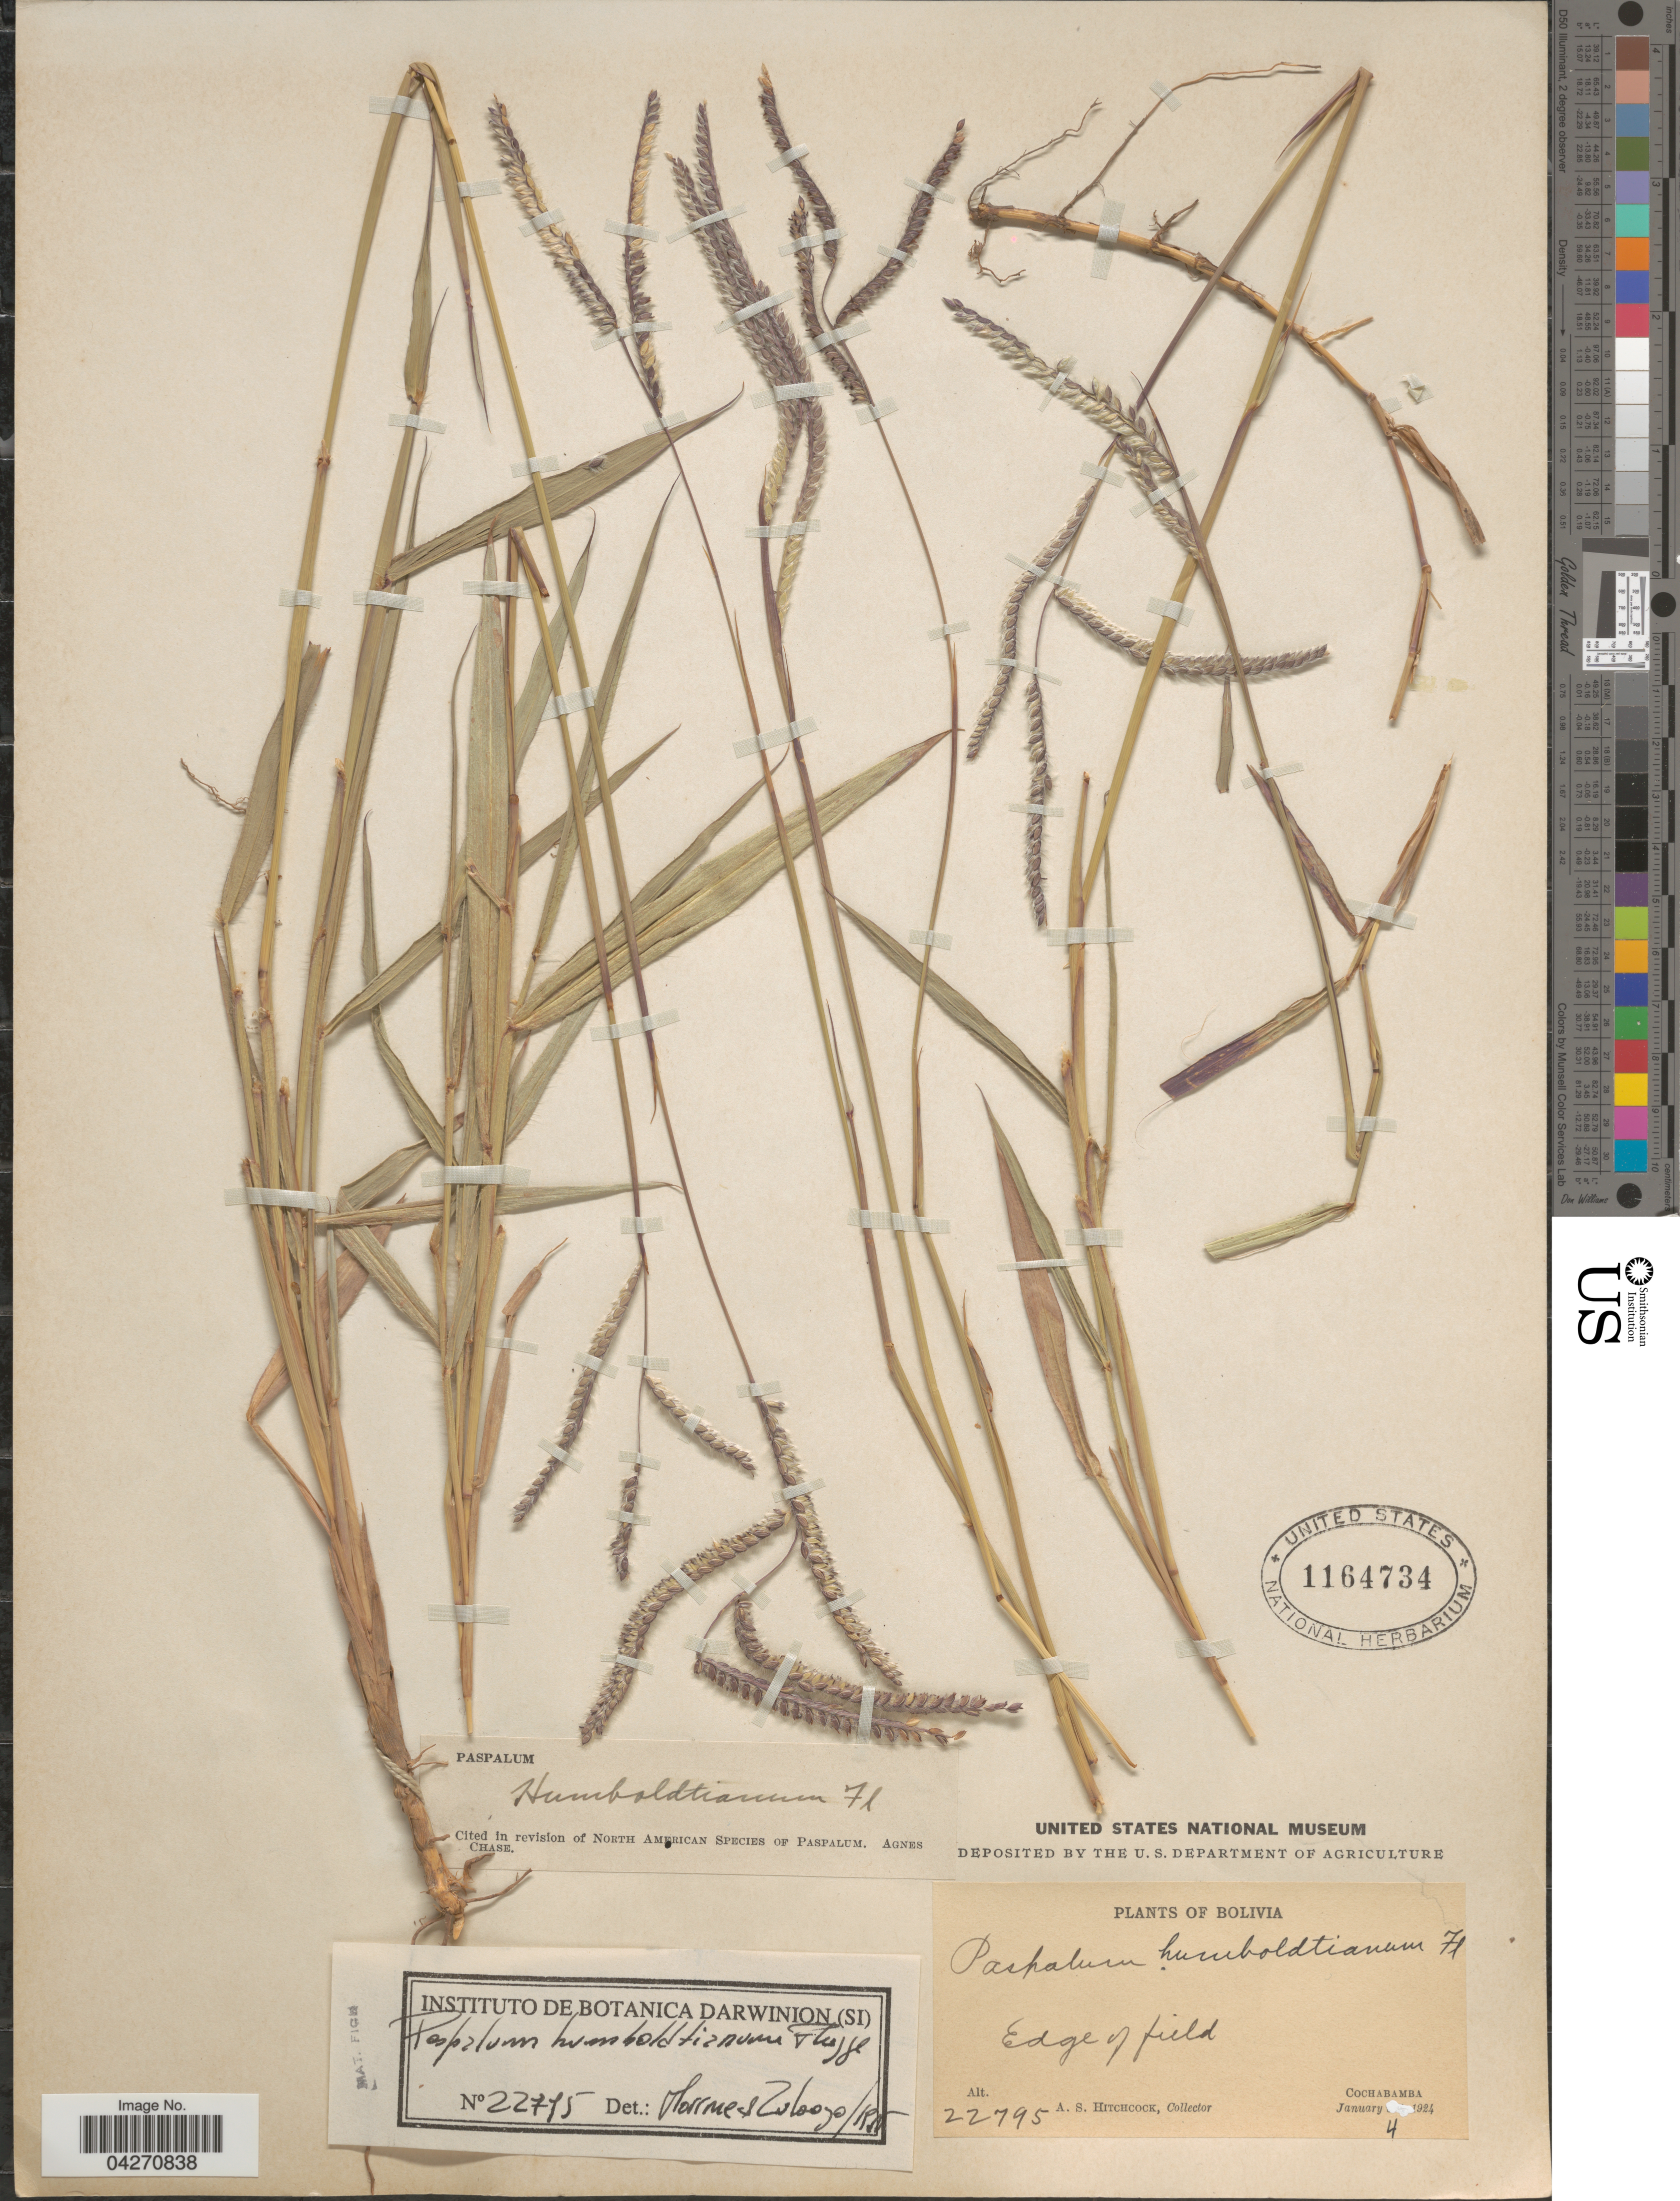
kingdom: Plantae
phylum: Tracheophyta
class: Liliopsida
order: Poales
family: Poaceae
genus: Paspalum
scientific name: Paspalum humboldtianum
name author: Flüggé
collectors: A. S. Hitchcock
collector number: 22795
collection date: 1924-01-11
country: Bolivia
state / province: Cochabamba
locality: Edge of field.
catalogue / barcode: US 1164734